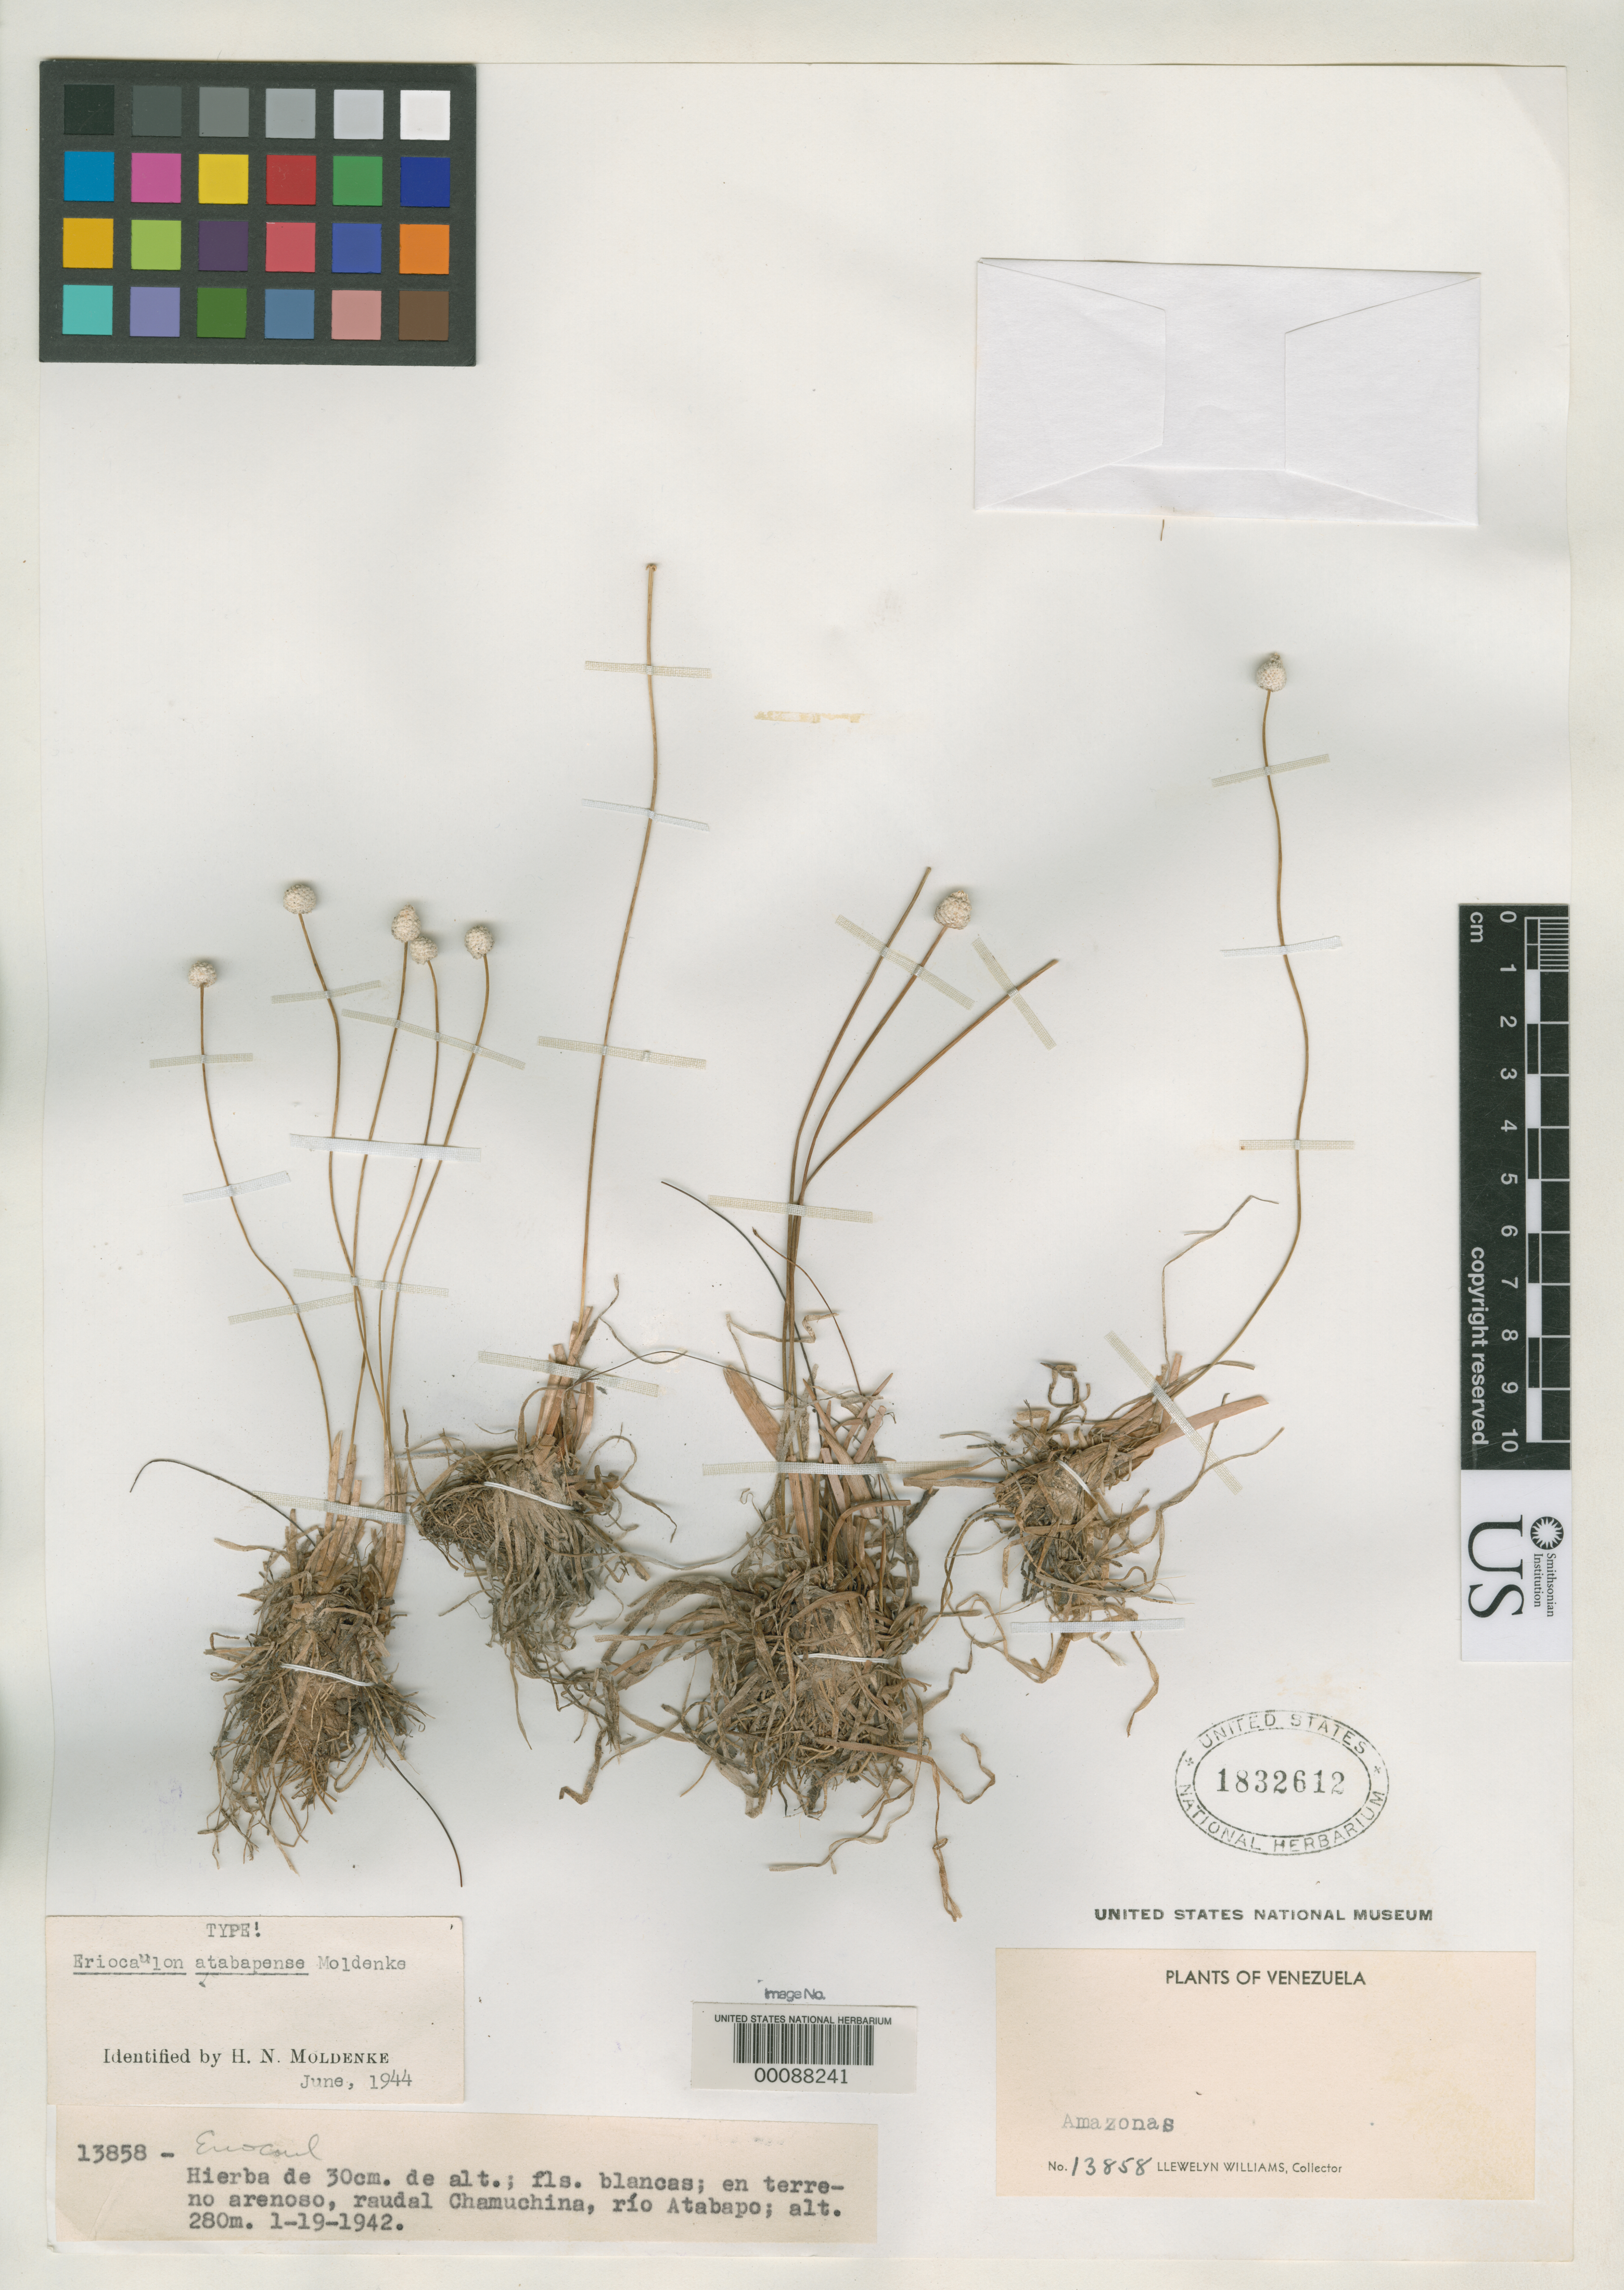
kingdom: Plantae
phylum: Tracheophyta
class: Liliopsida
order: Poales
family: Eriocaulaceae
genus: Eriocaulon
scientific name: Eriocaulon atabapense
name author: Moldenke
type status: Holotype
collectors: Ll. Williams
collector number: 13858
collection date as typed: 19 Jan 1942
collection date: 1942-01-19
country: Venezuela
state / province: Amazonas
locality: Rio Atabapo.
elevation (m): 280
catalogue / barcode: US 1832612